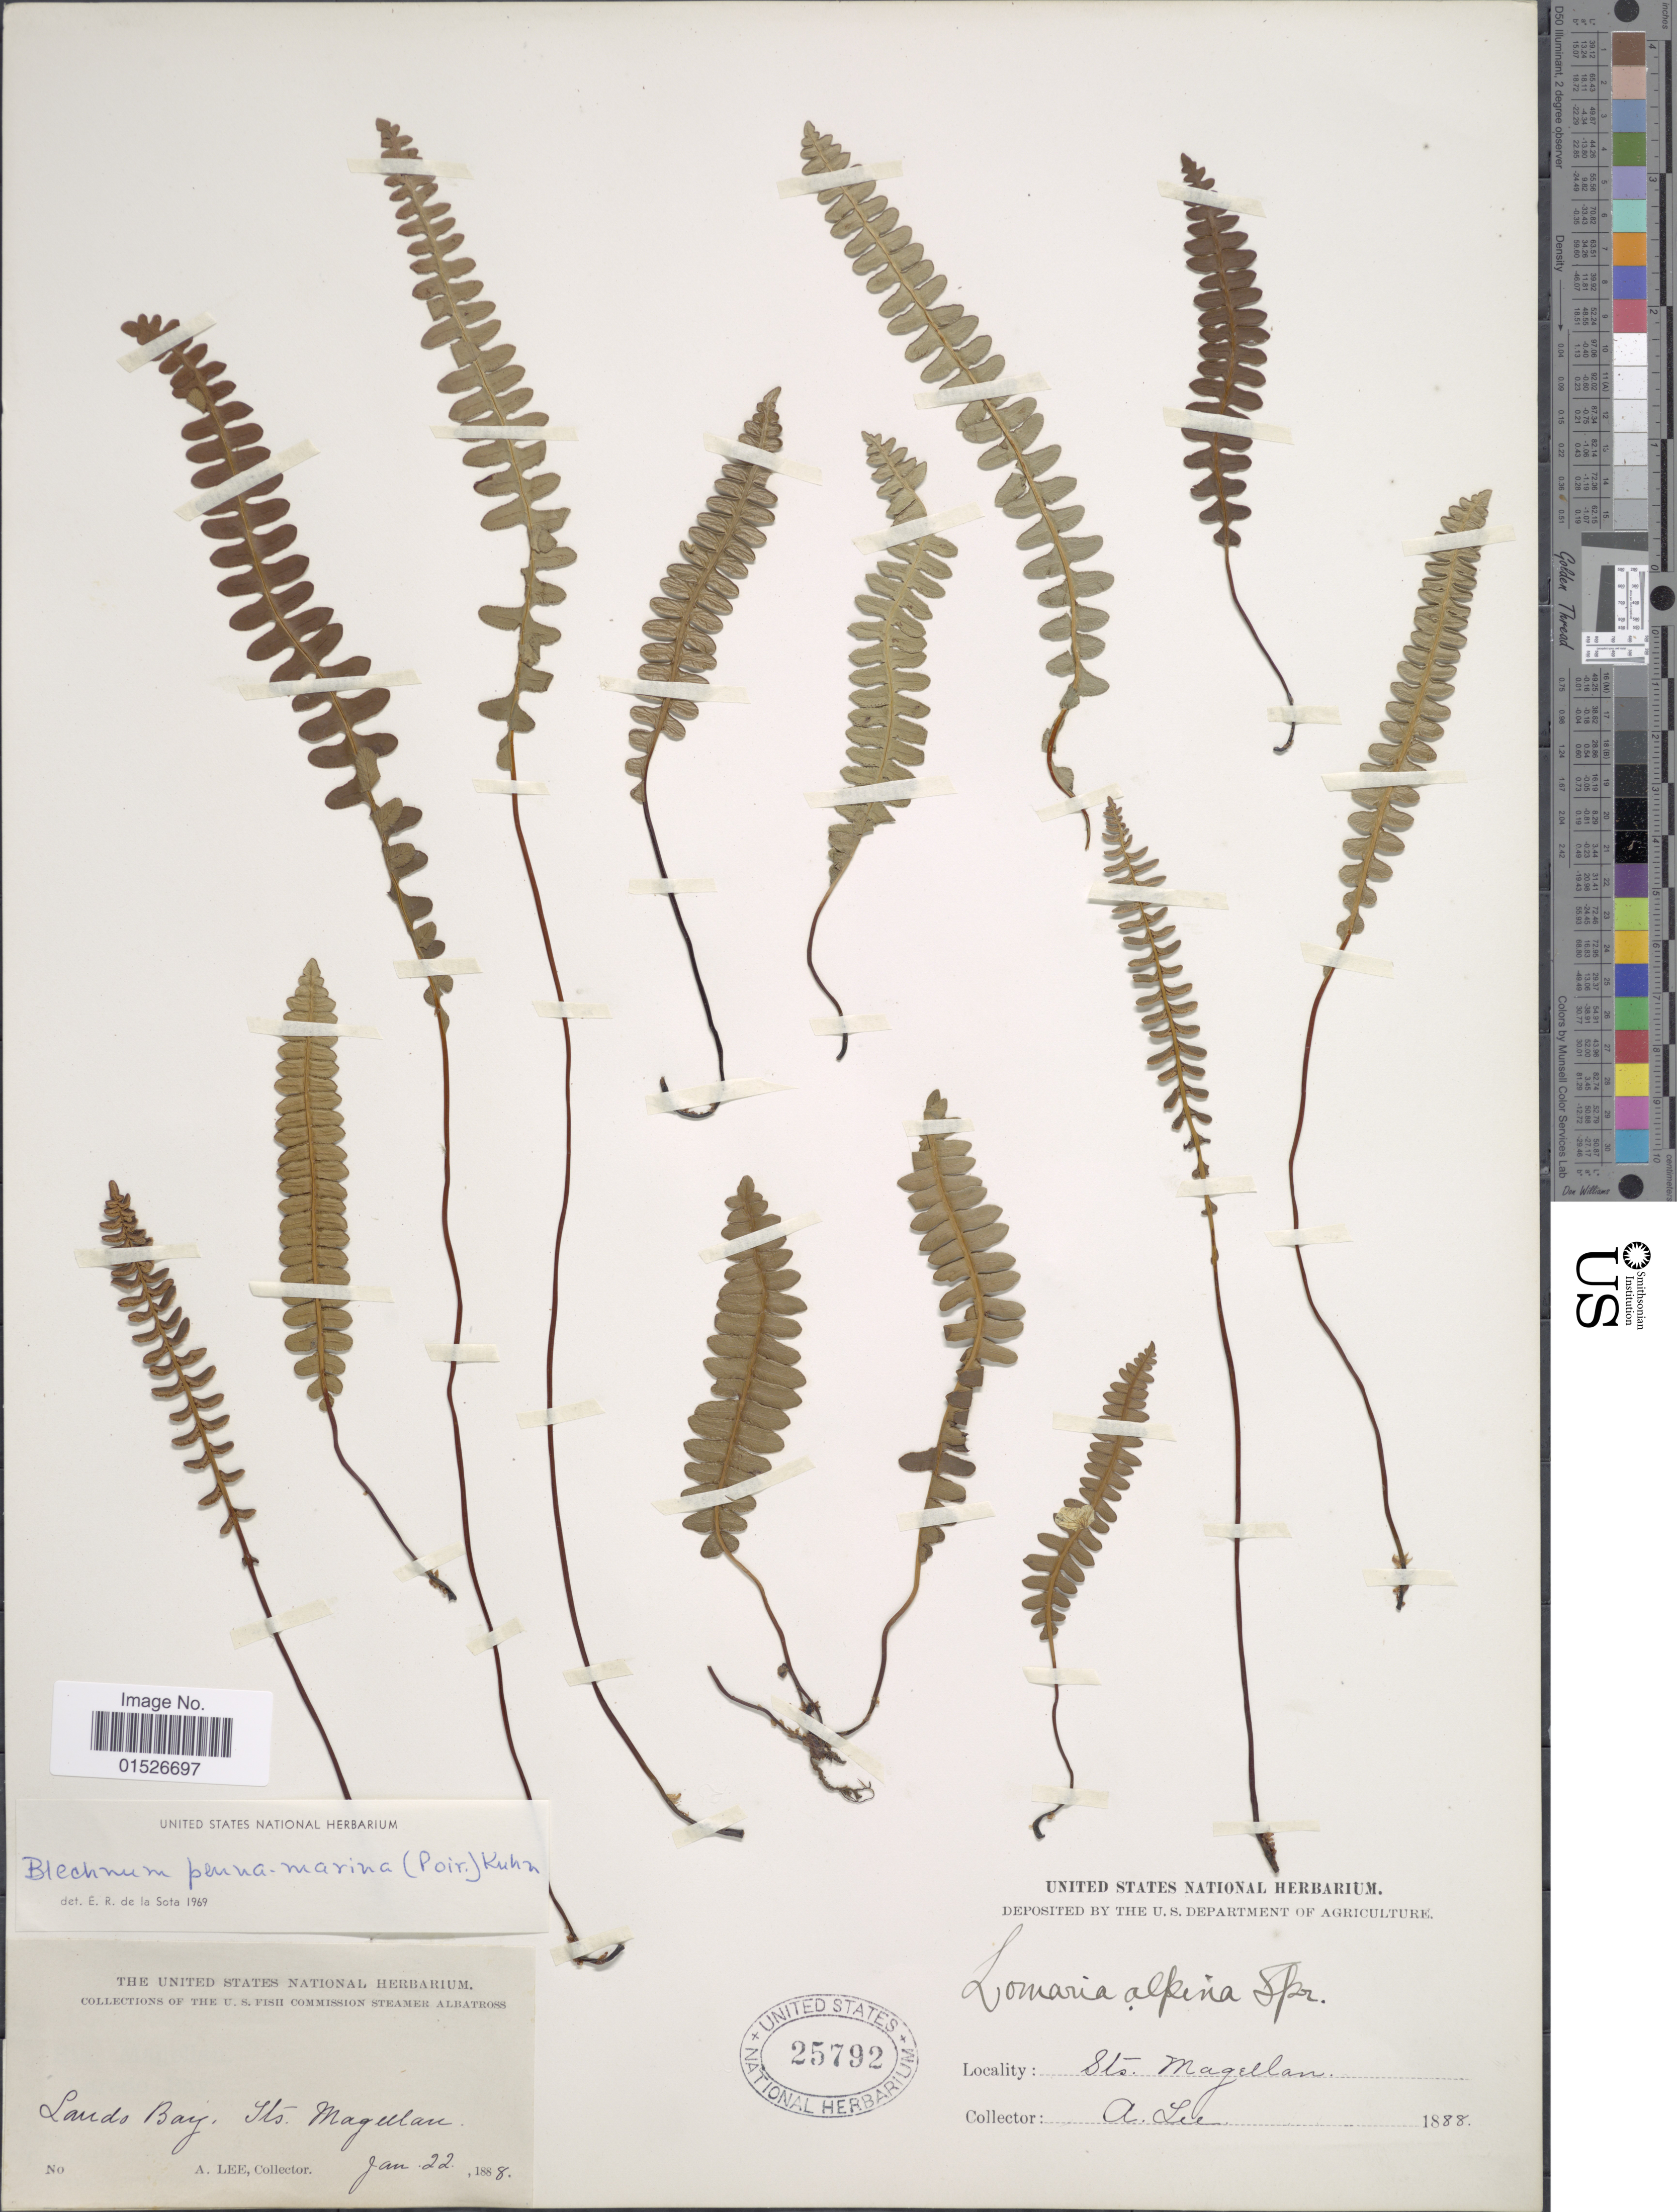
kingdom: Plantae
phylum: Tracheophyta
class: Polypodiopsida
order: Polypodiales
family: Blechnaceae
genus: Blechnum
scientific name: Blechnum penna-marina subsp. alpina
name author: T.C. Chambers & P. A. Farrant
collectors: A. Lee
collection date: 1888-01-22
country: Chile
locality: Laredo Bay. Ste. Magellan.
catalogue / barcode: US 25792